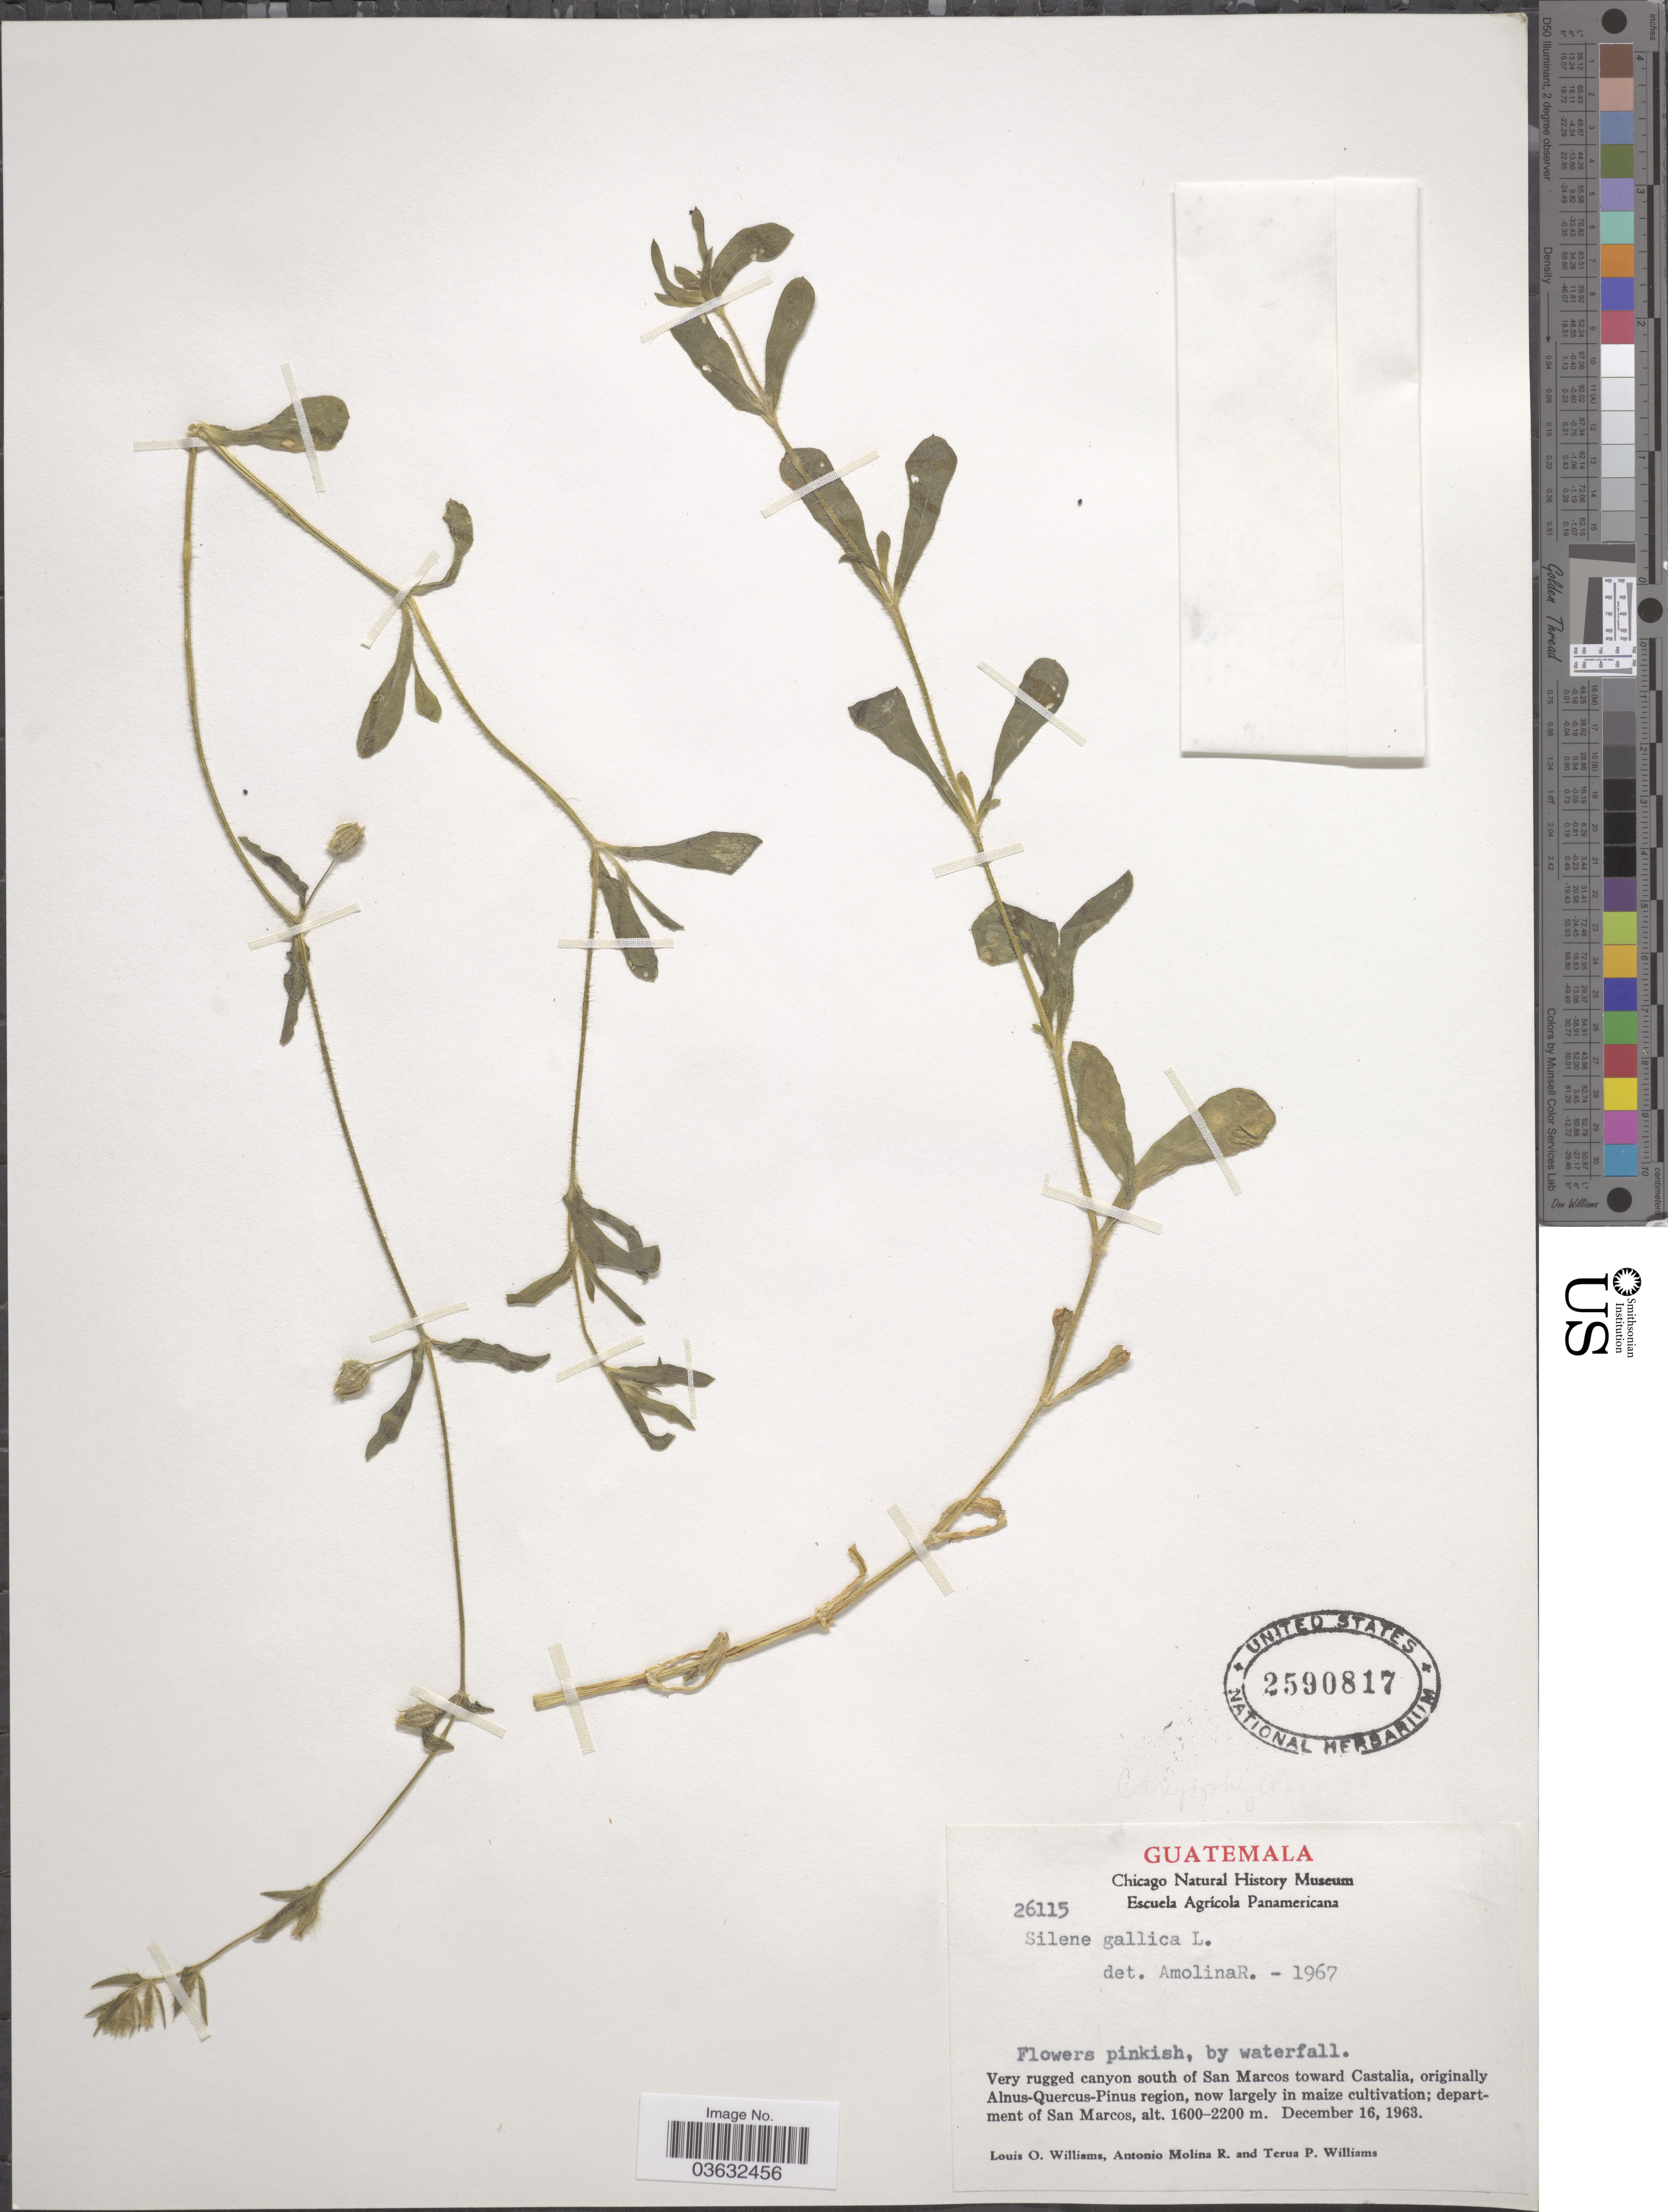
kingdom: Plantae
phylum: Tracheophyta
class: Magnoliopsida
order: Caryophyllales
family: Caryophyllaceae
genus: Silene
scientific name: Silene anglica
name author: L.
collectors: L. O. Williams, A. Molina R. & T. Williams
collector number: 26115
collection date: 1963-12-16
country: Guatemala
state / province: San Marcos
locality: Very rugged canyon south of San Marcos toward Castalia, department of San Marcos.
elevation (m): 1600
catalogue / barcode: US 2590817